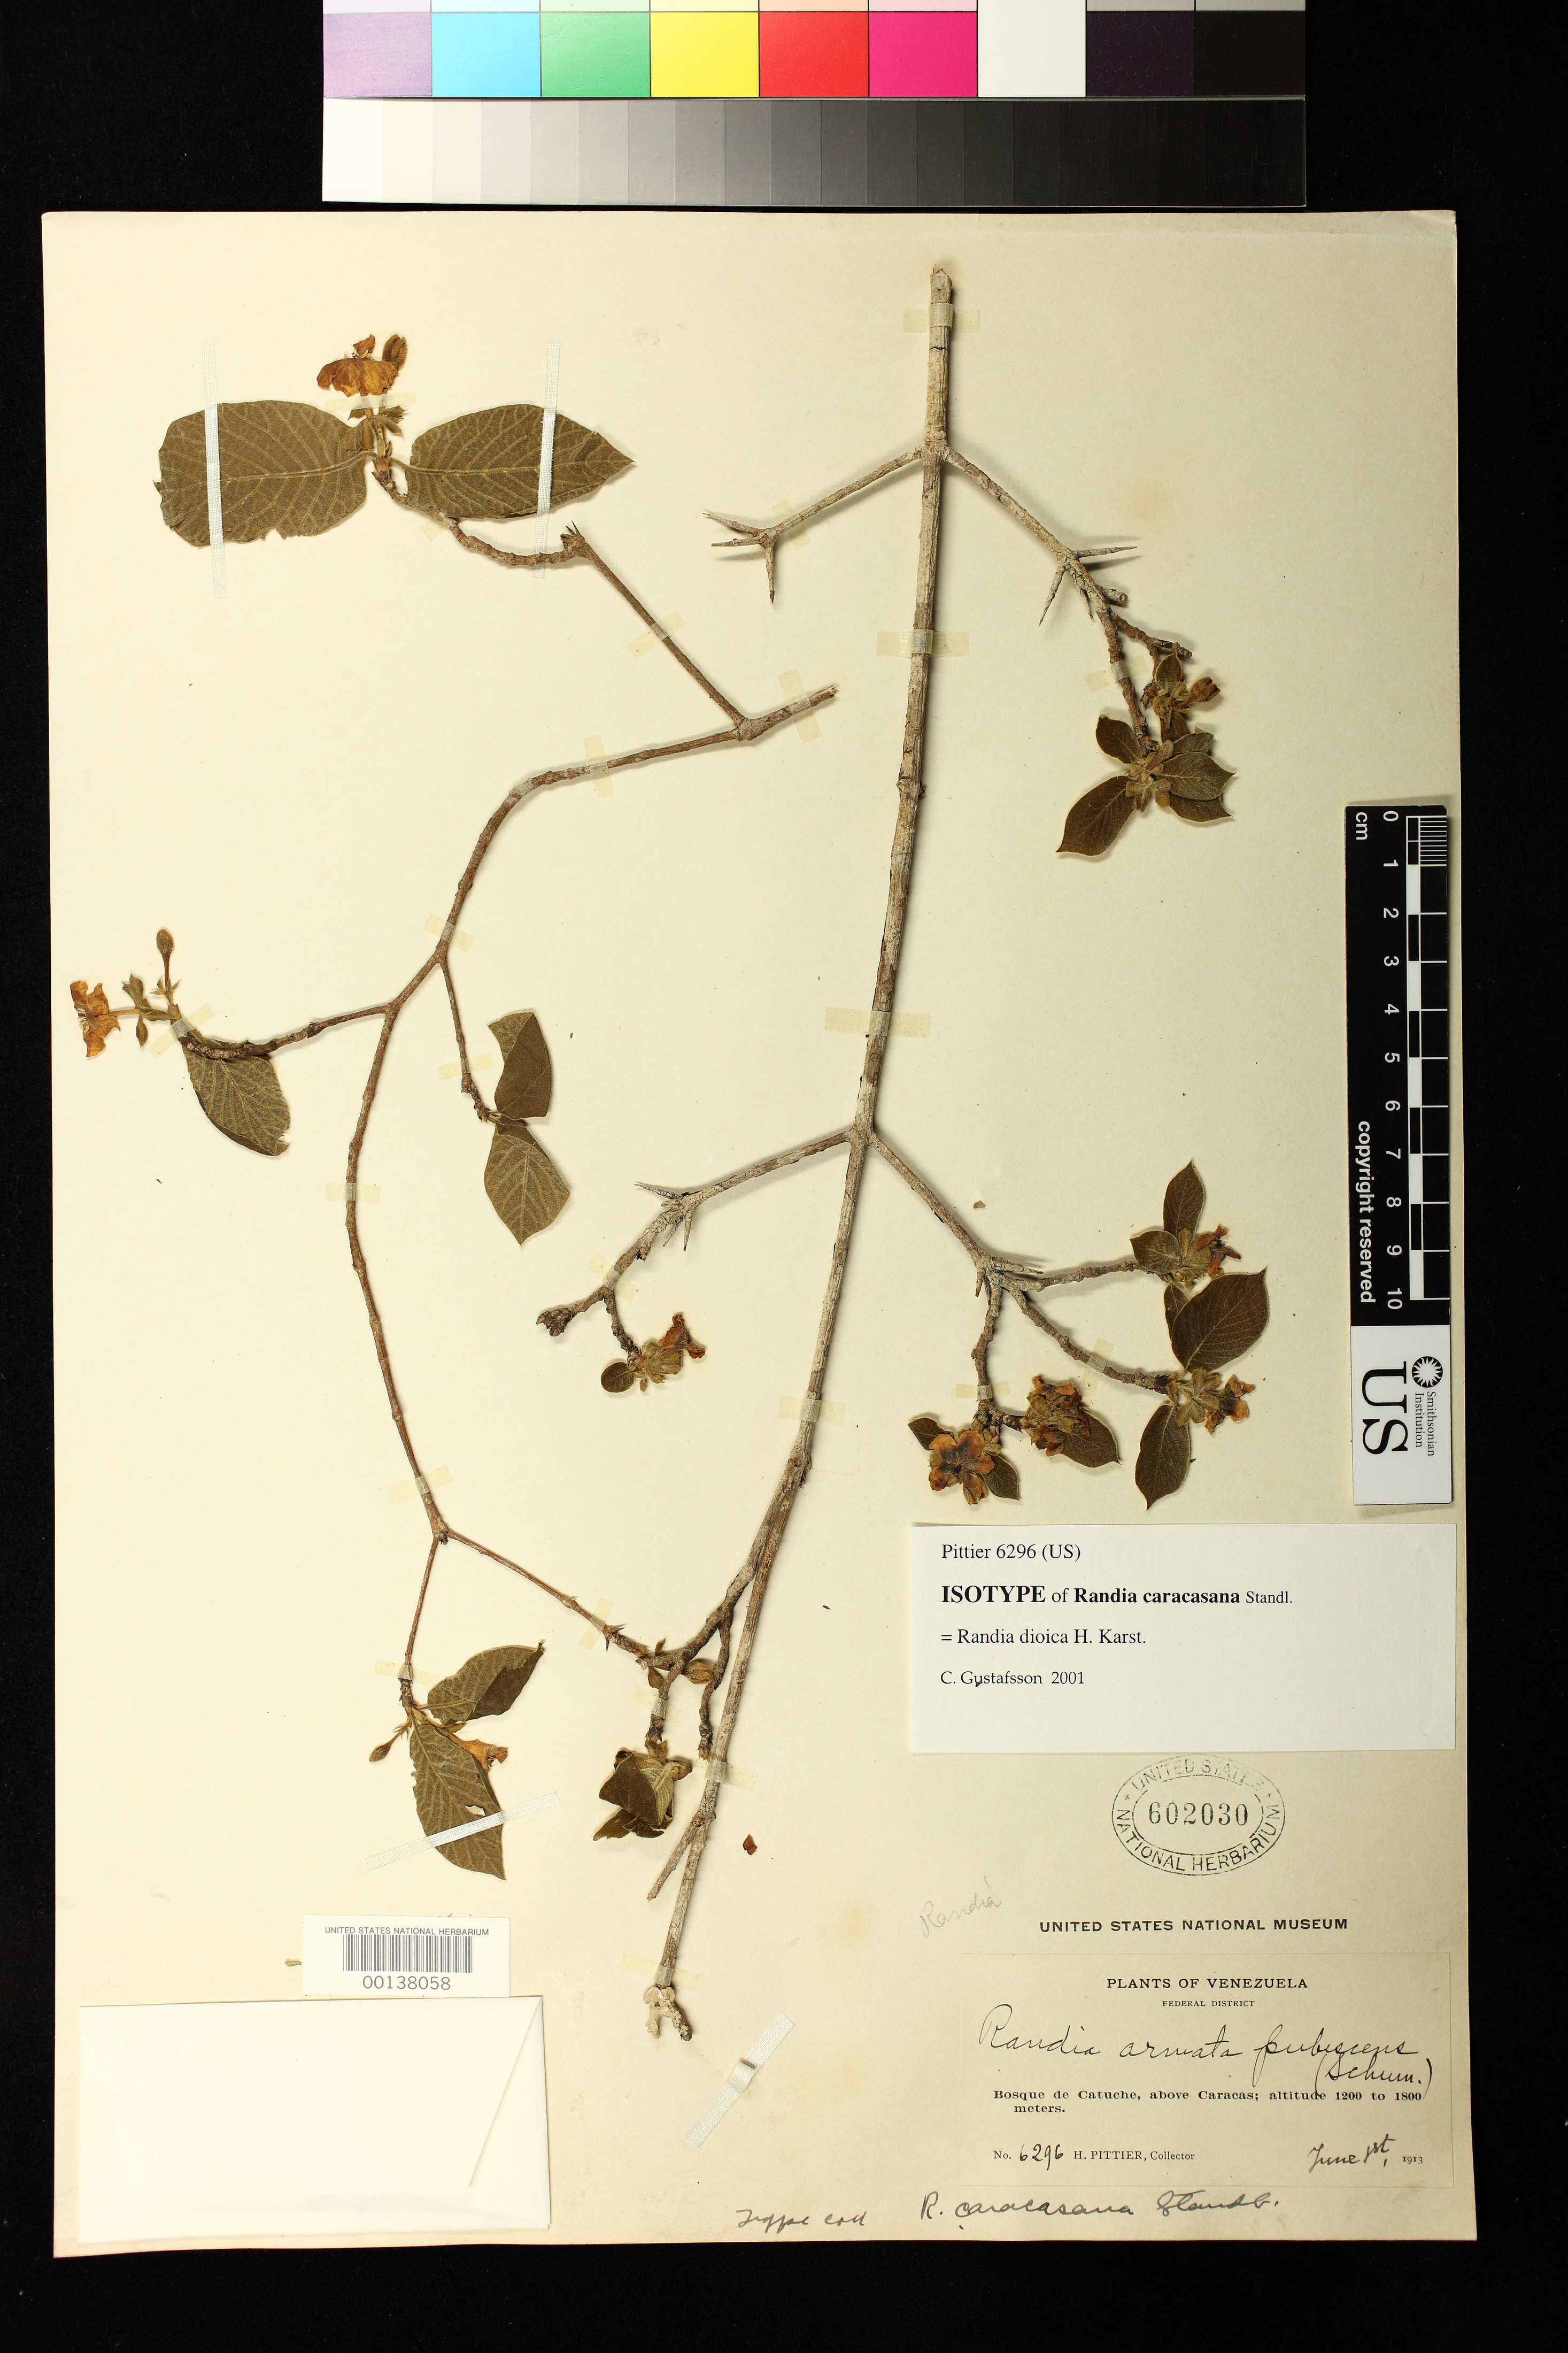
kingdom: Plantae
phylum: Tracheophyta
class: Magnoliopsida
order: Gentianales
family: Rubiaceae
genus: Randia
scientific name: Randia caracasana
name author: Standl.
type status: Isotype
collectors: H. F. Pittier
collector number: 6296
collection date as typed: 01 Jun 1913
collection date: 1913-06-01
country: Venezuela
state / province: Distrito Federal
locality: Bosque de Catuche, above Caracas.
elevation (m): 1200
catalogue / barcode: US 602030